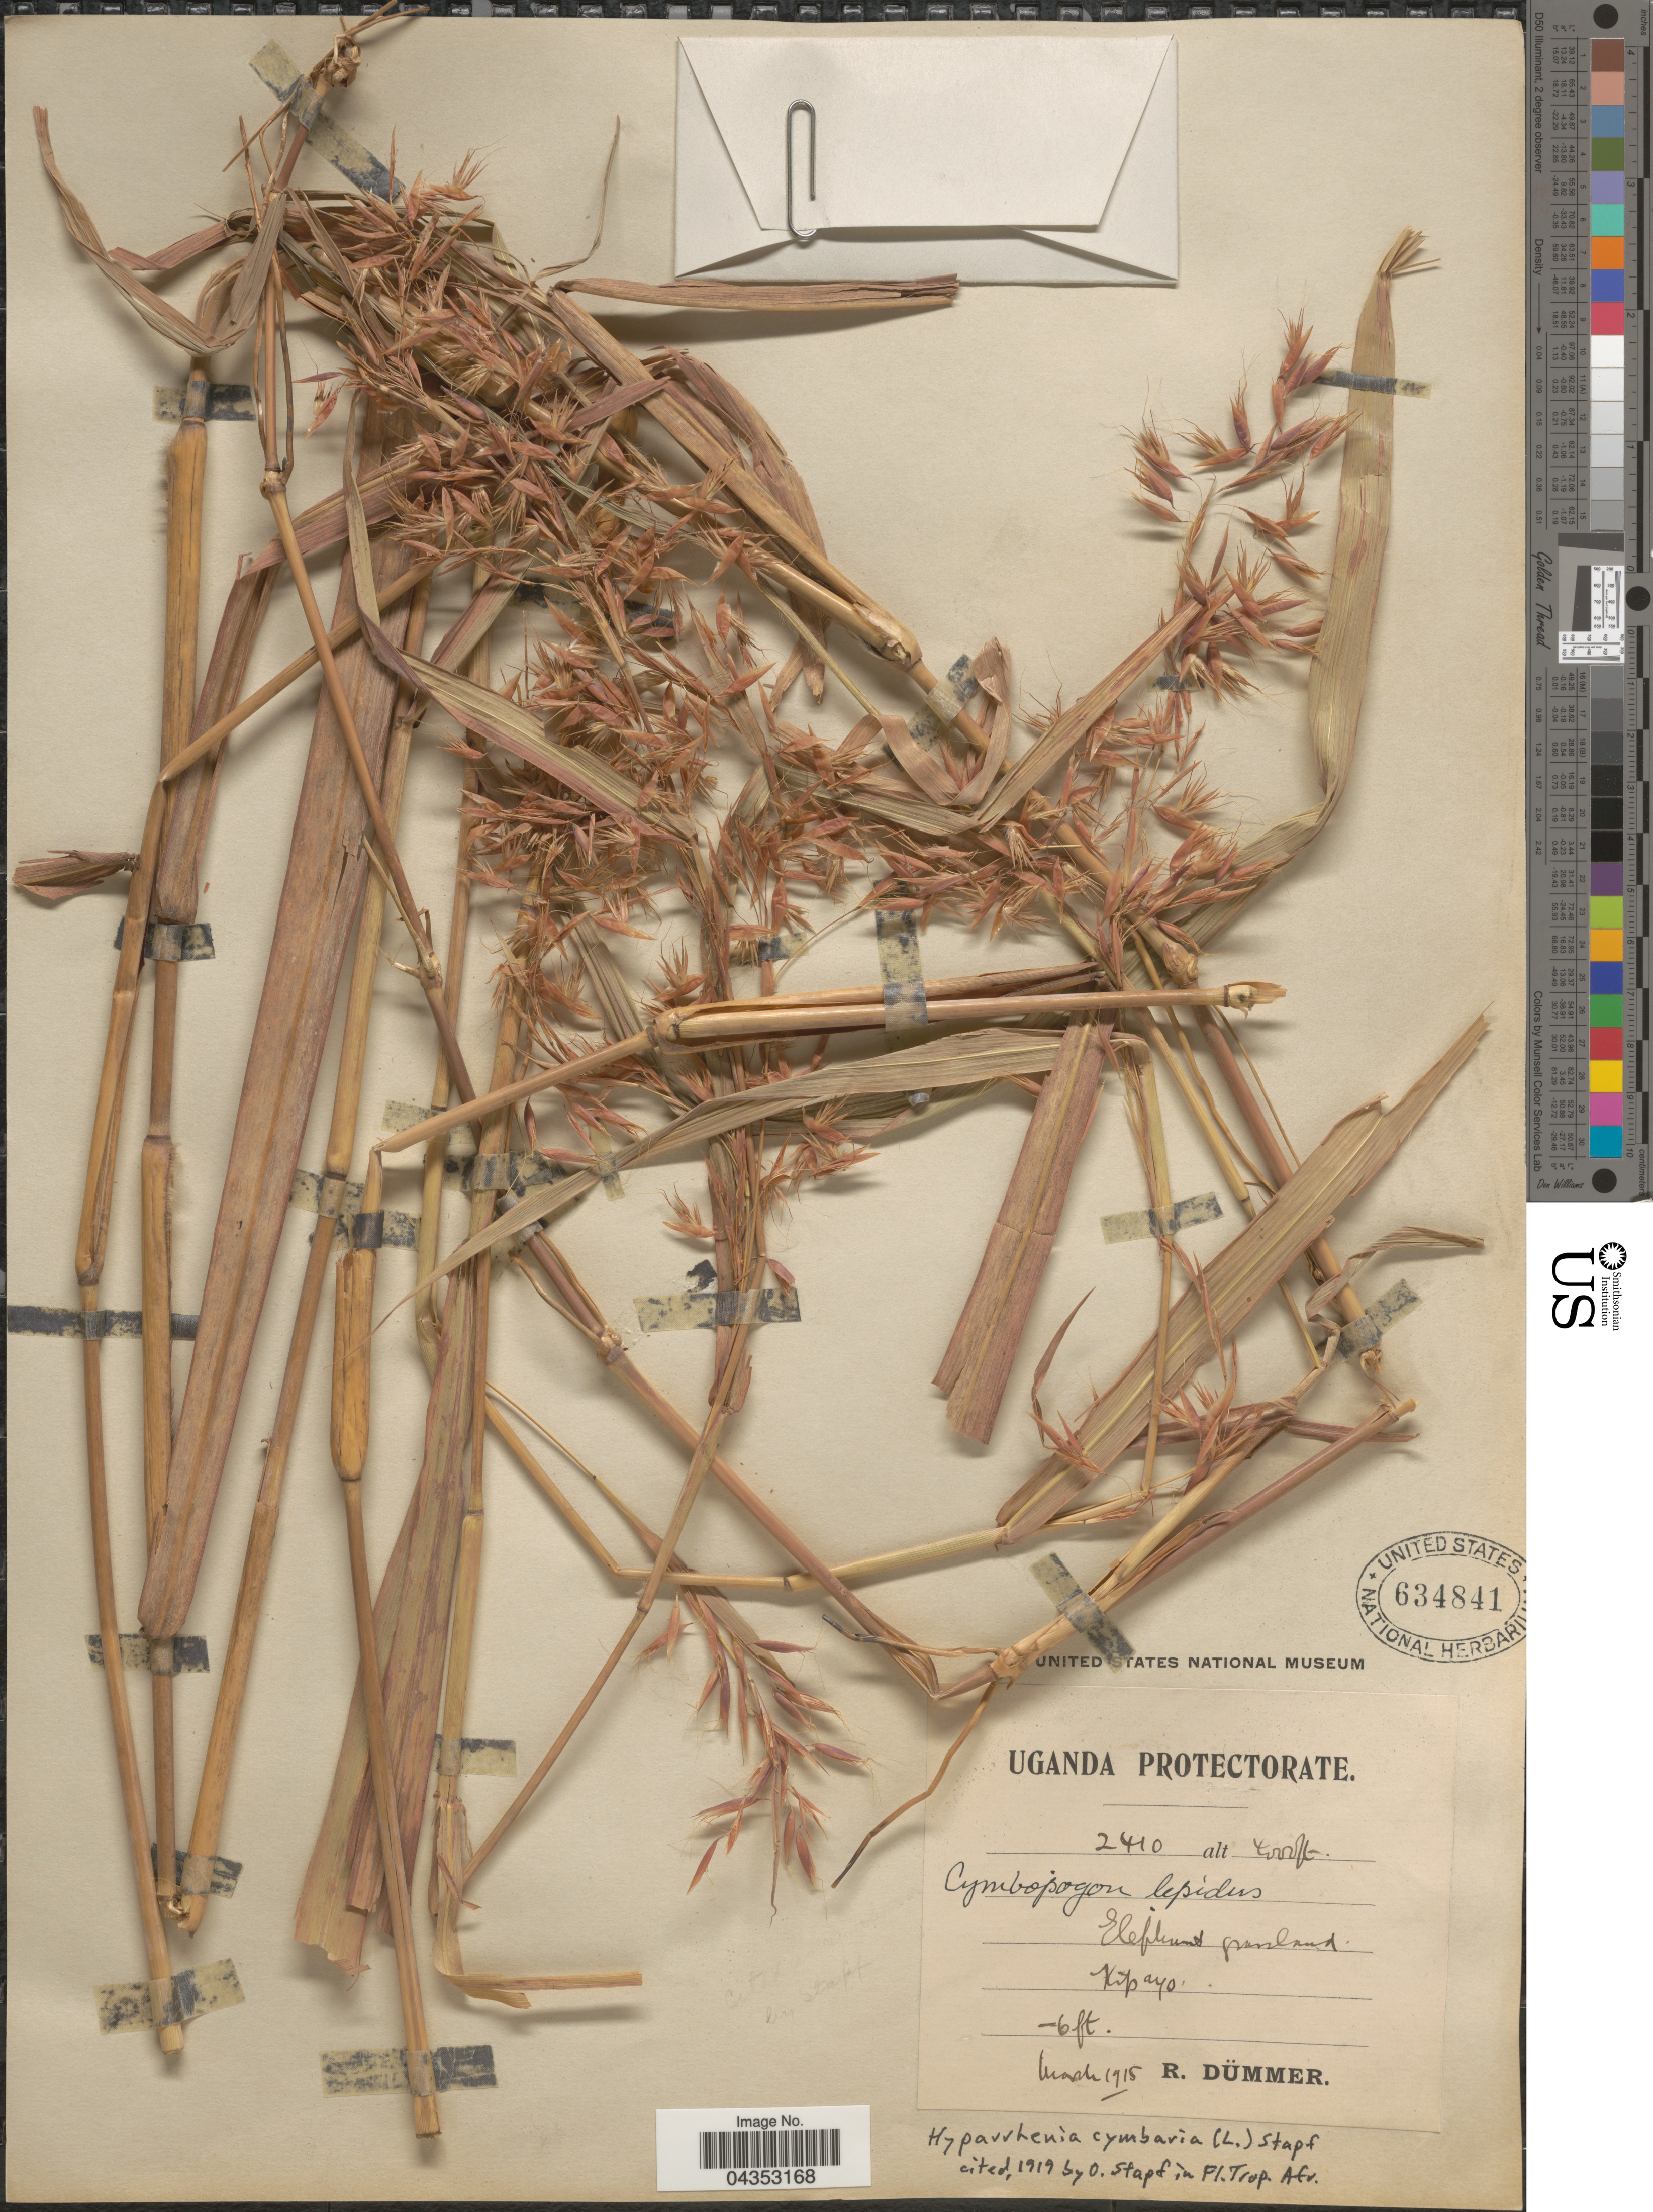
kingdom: Plantae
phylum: Tracheophyta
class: Liliopsida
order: Poales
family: Poaceae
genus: Hyparrhenia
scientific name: Hyparrhenia cymbaria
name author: (L.) Stapf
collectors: R. A. Dümmer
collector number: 2410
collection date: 1915-03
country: Uganda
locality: Uganda Protectorate. Elephant grassland. Kipayo.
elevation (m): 1219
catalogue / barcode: US 634841